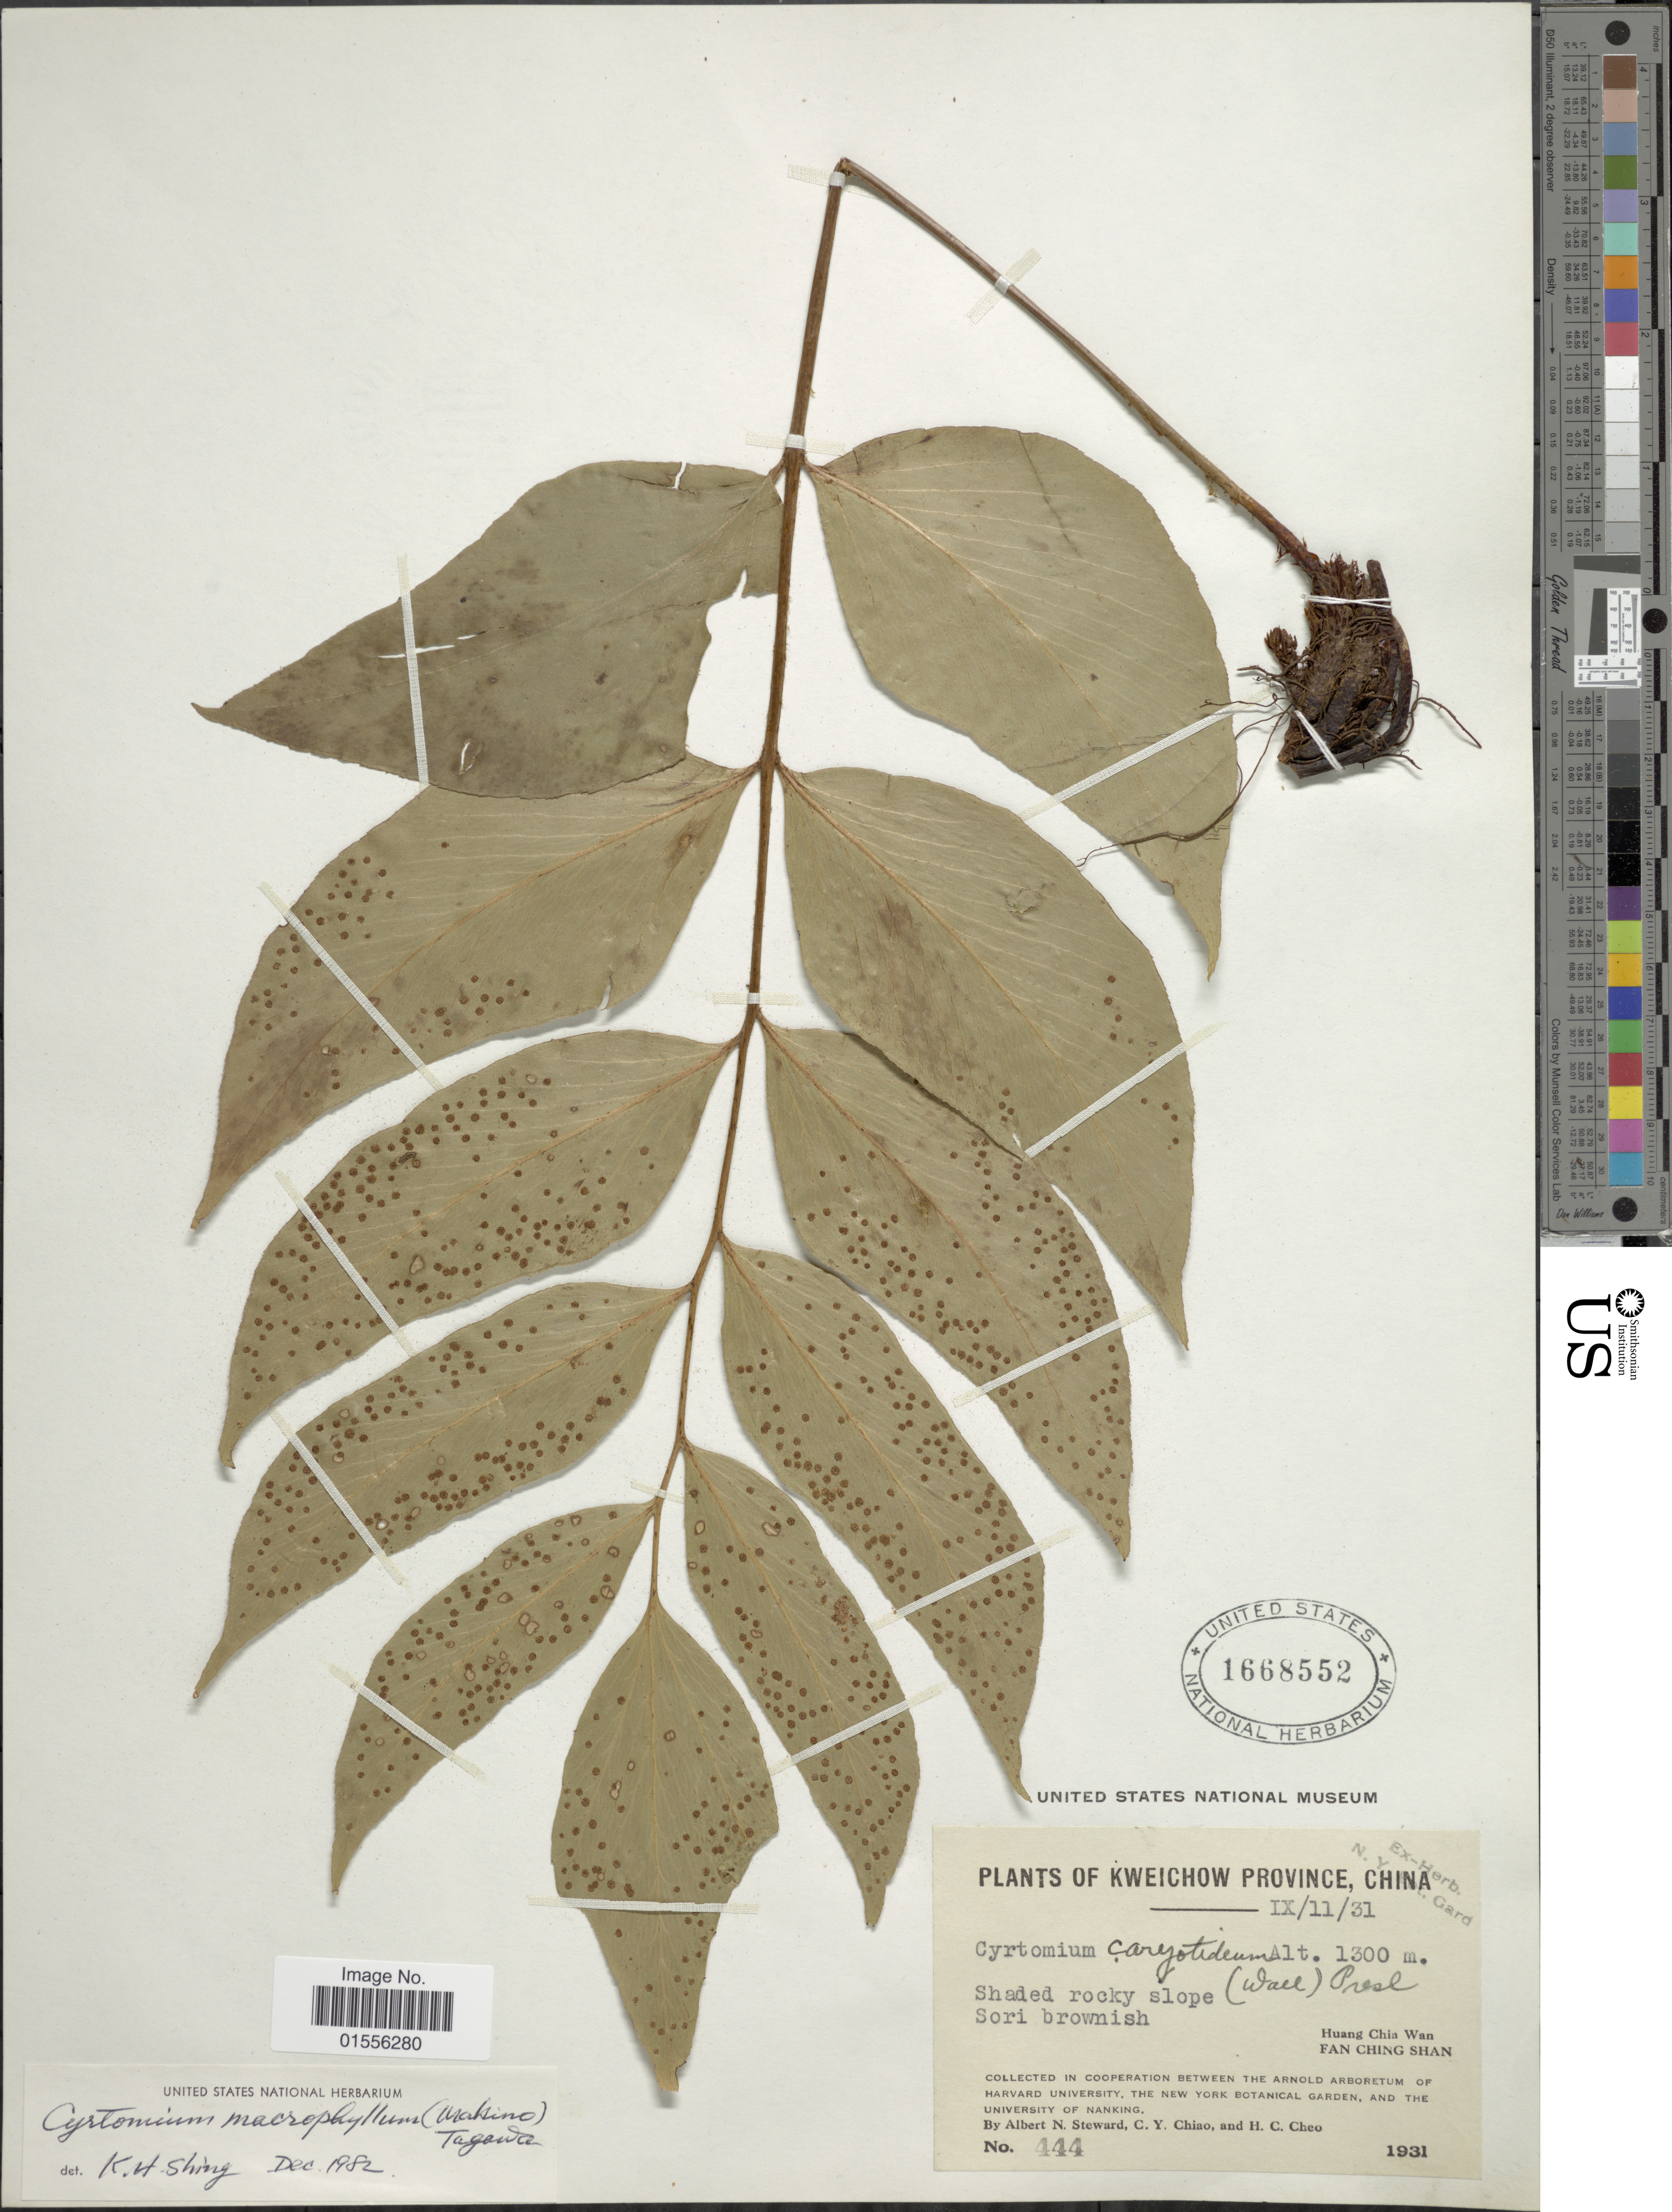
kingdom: Plantae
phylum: Tracheophyta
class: Polypodiopsida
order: Polypodiales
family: Dryopteridaceae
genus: Cyrtomium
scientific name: Cyrtomium macrophyllum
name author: (Makino) Tagawa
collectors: A. N. Steward, C. Y. Chiao & H. Cheo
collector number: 444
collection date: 1931-09-11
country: China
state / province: Guizhou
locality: Kweichow Province, Huang Chia Wan, Fan Ching Shan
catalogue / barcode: US 1668552